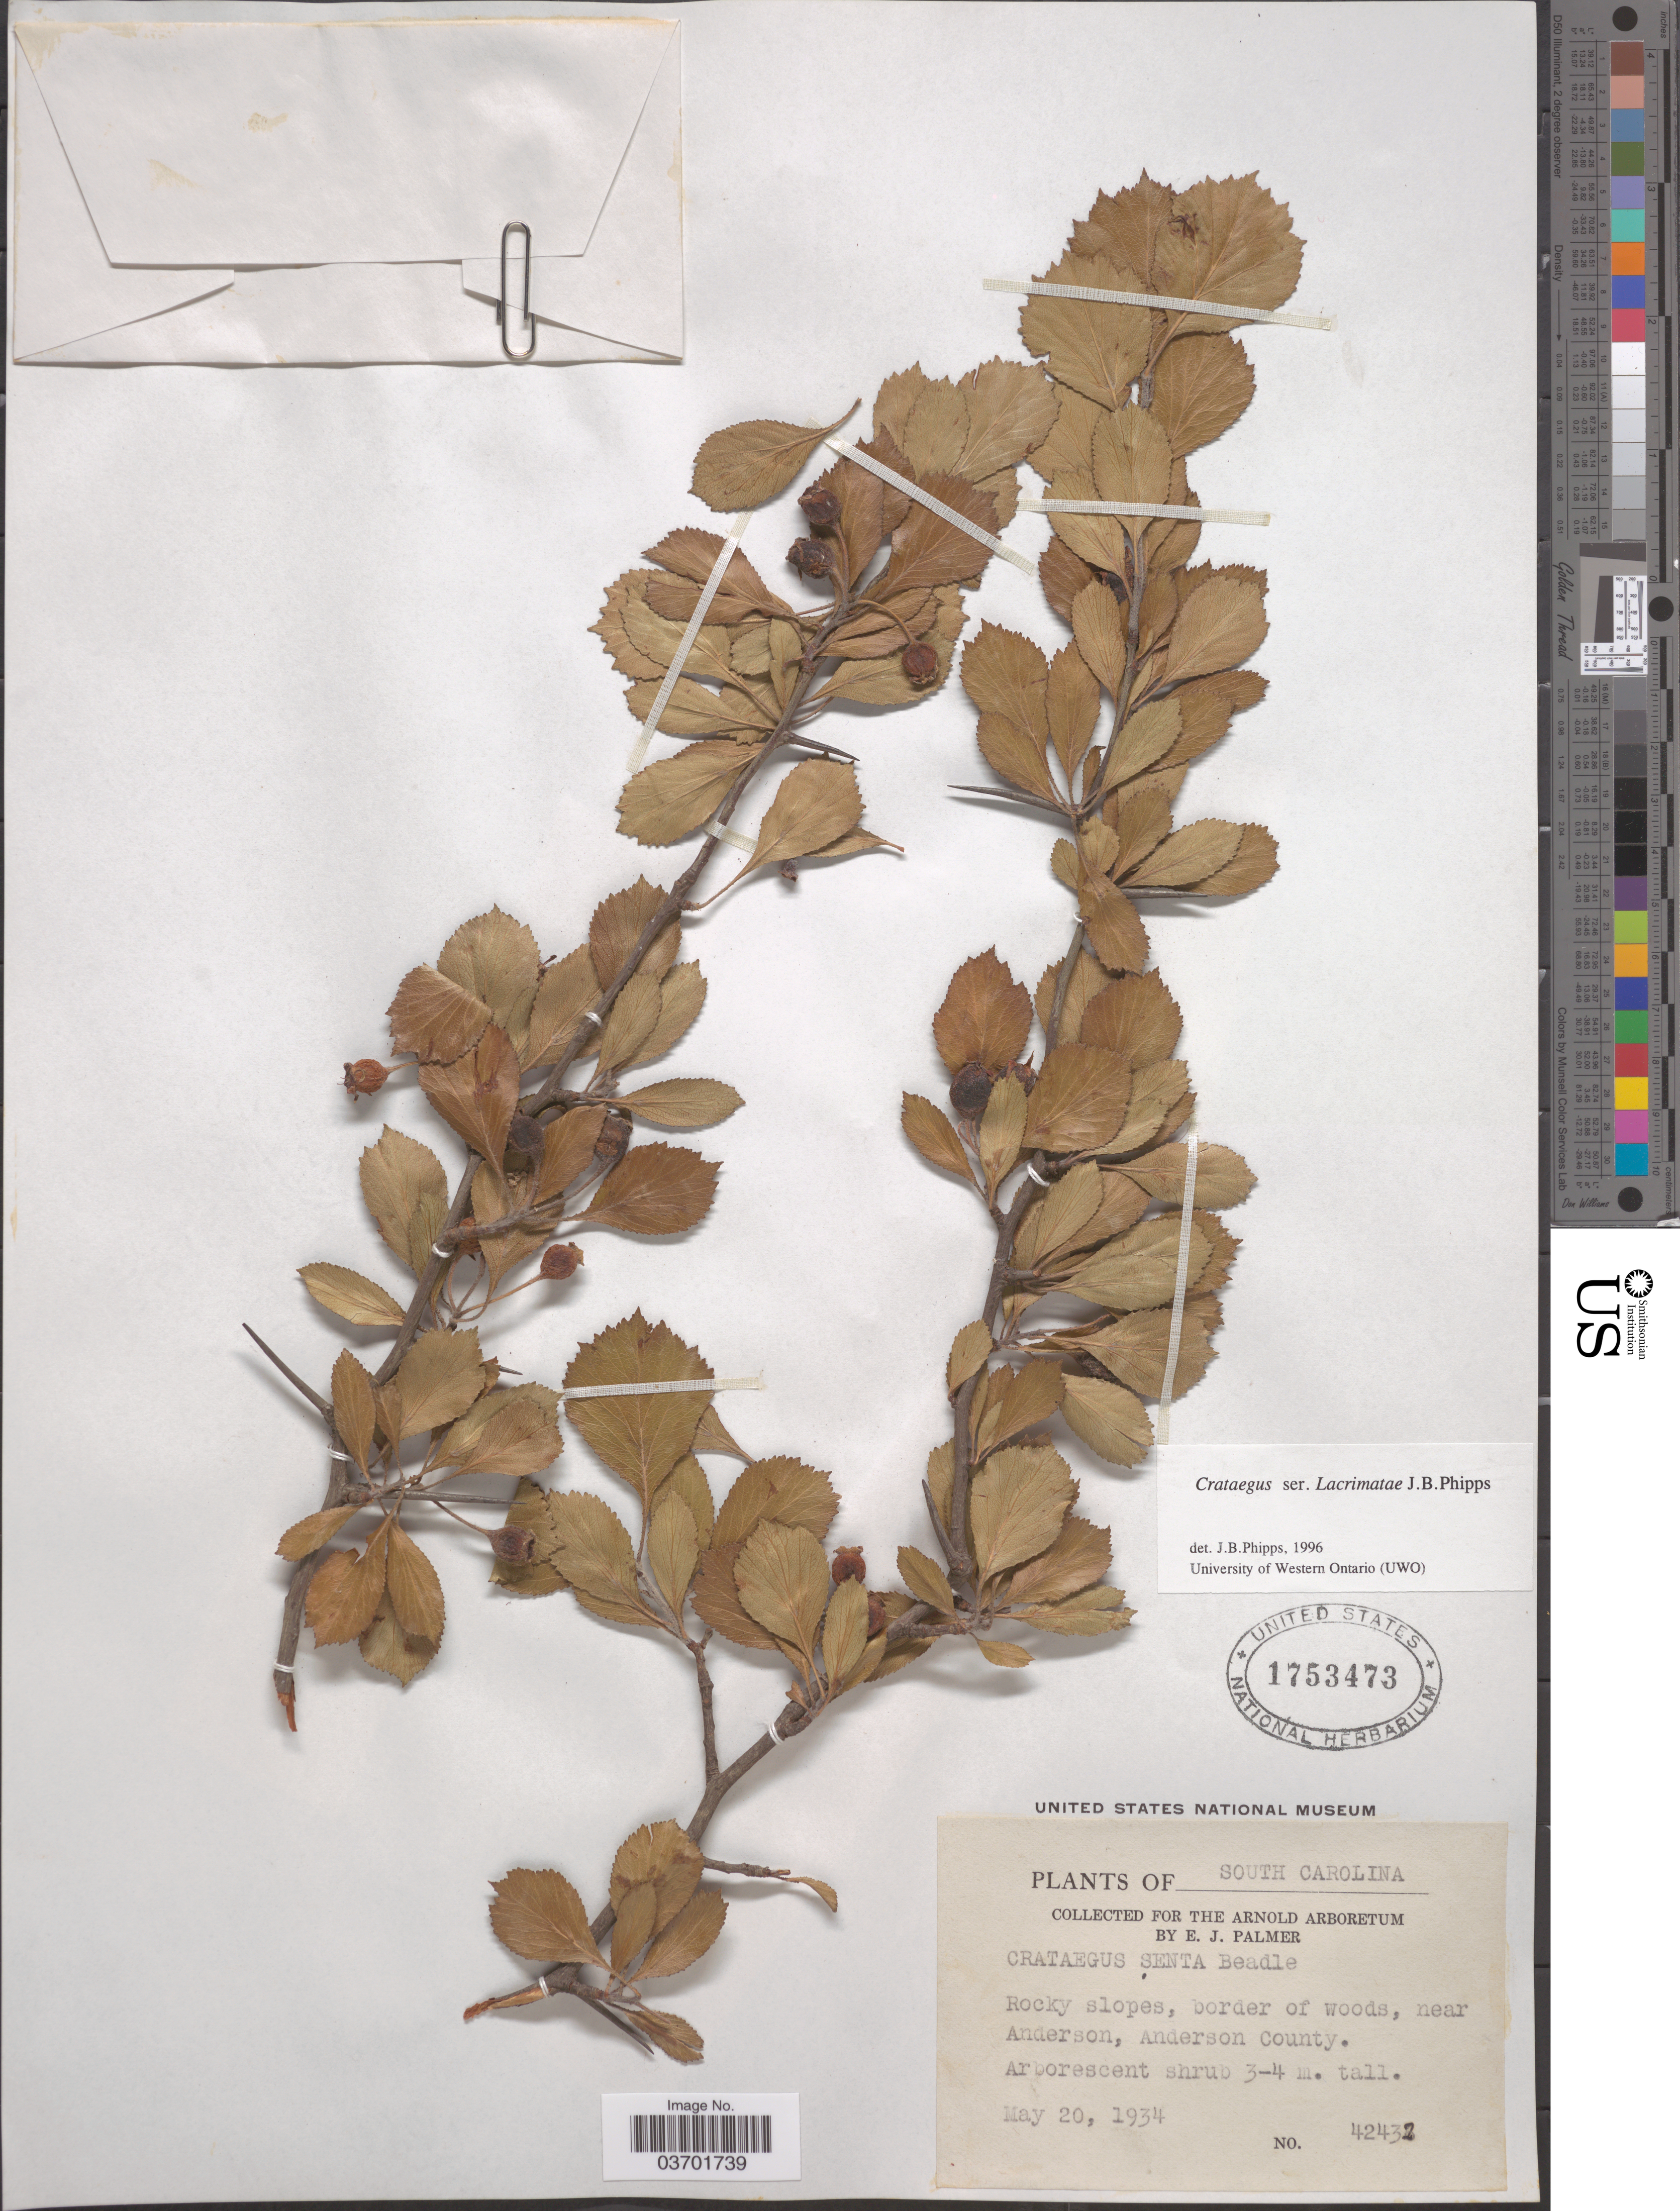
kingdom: Plantae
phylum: Tracheophyta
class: Magnoliopsida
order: Rosales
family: Rosaceae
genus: Crataegus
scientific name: Crataegus senta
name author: Beadle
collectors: E. J. Palmer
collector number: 42432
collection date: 1934-05-20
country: United States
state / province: South Carolina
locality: Near Anderson, Anderson County.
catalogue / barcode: US 1753473